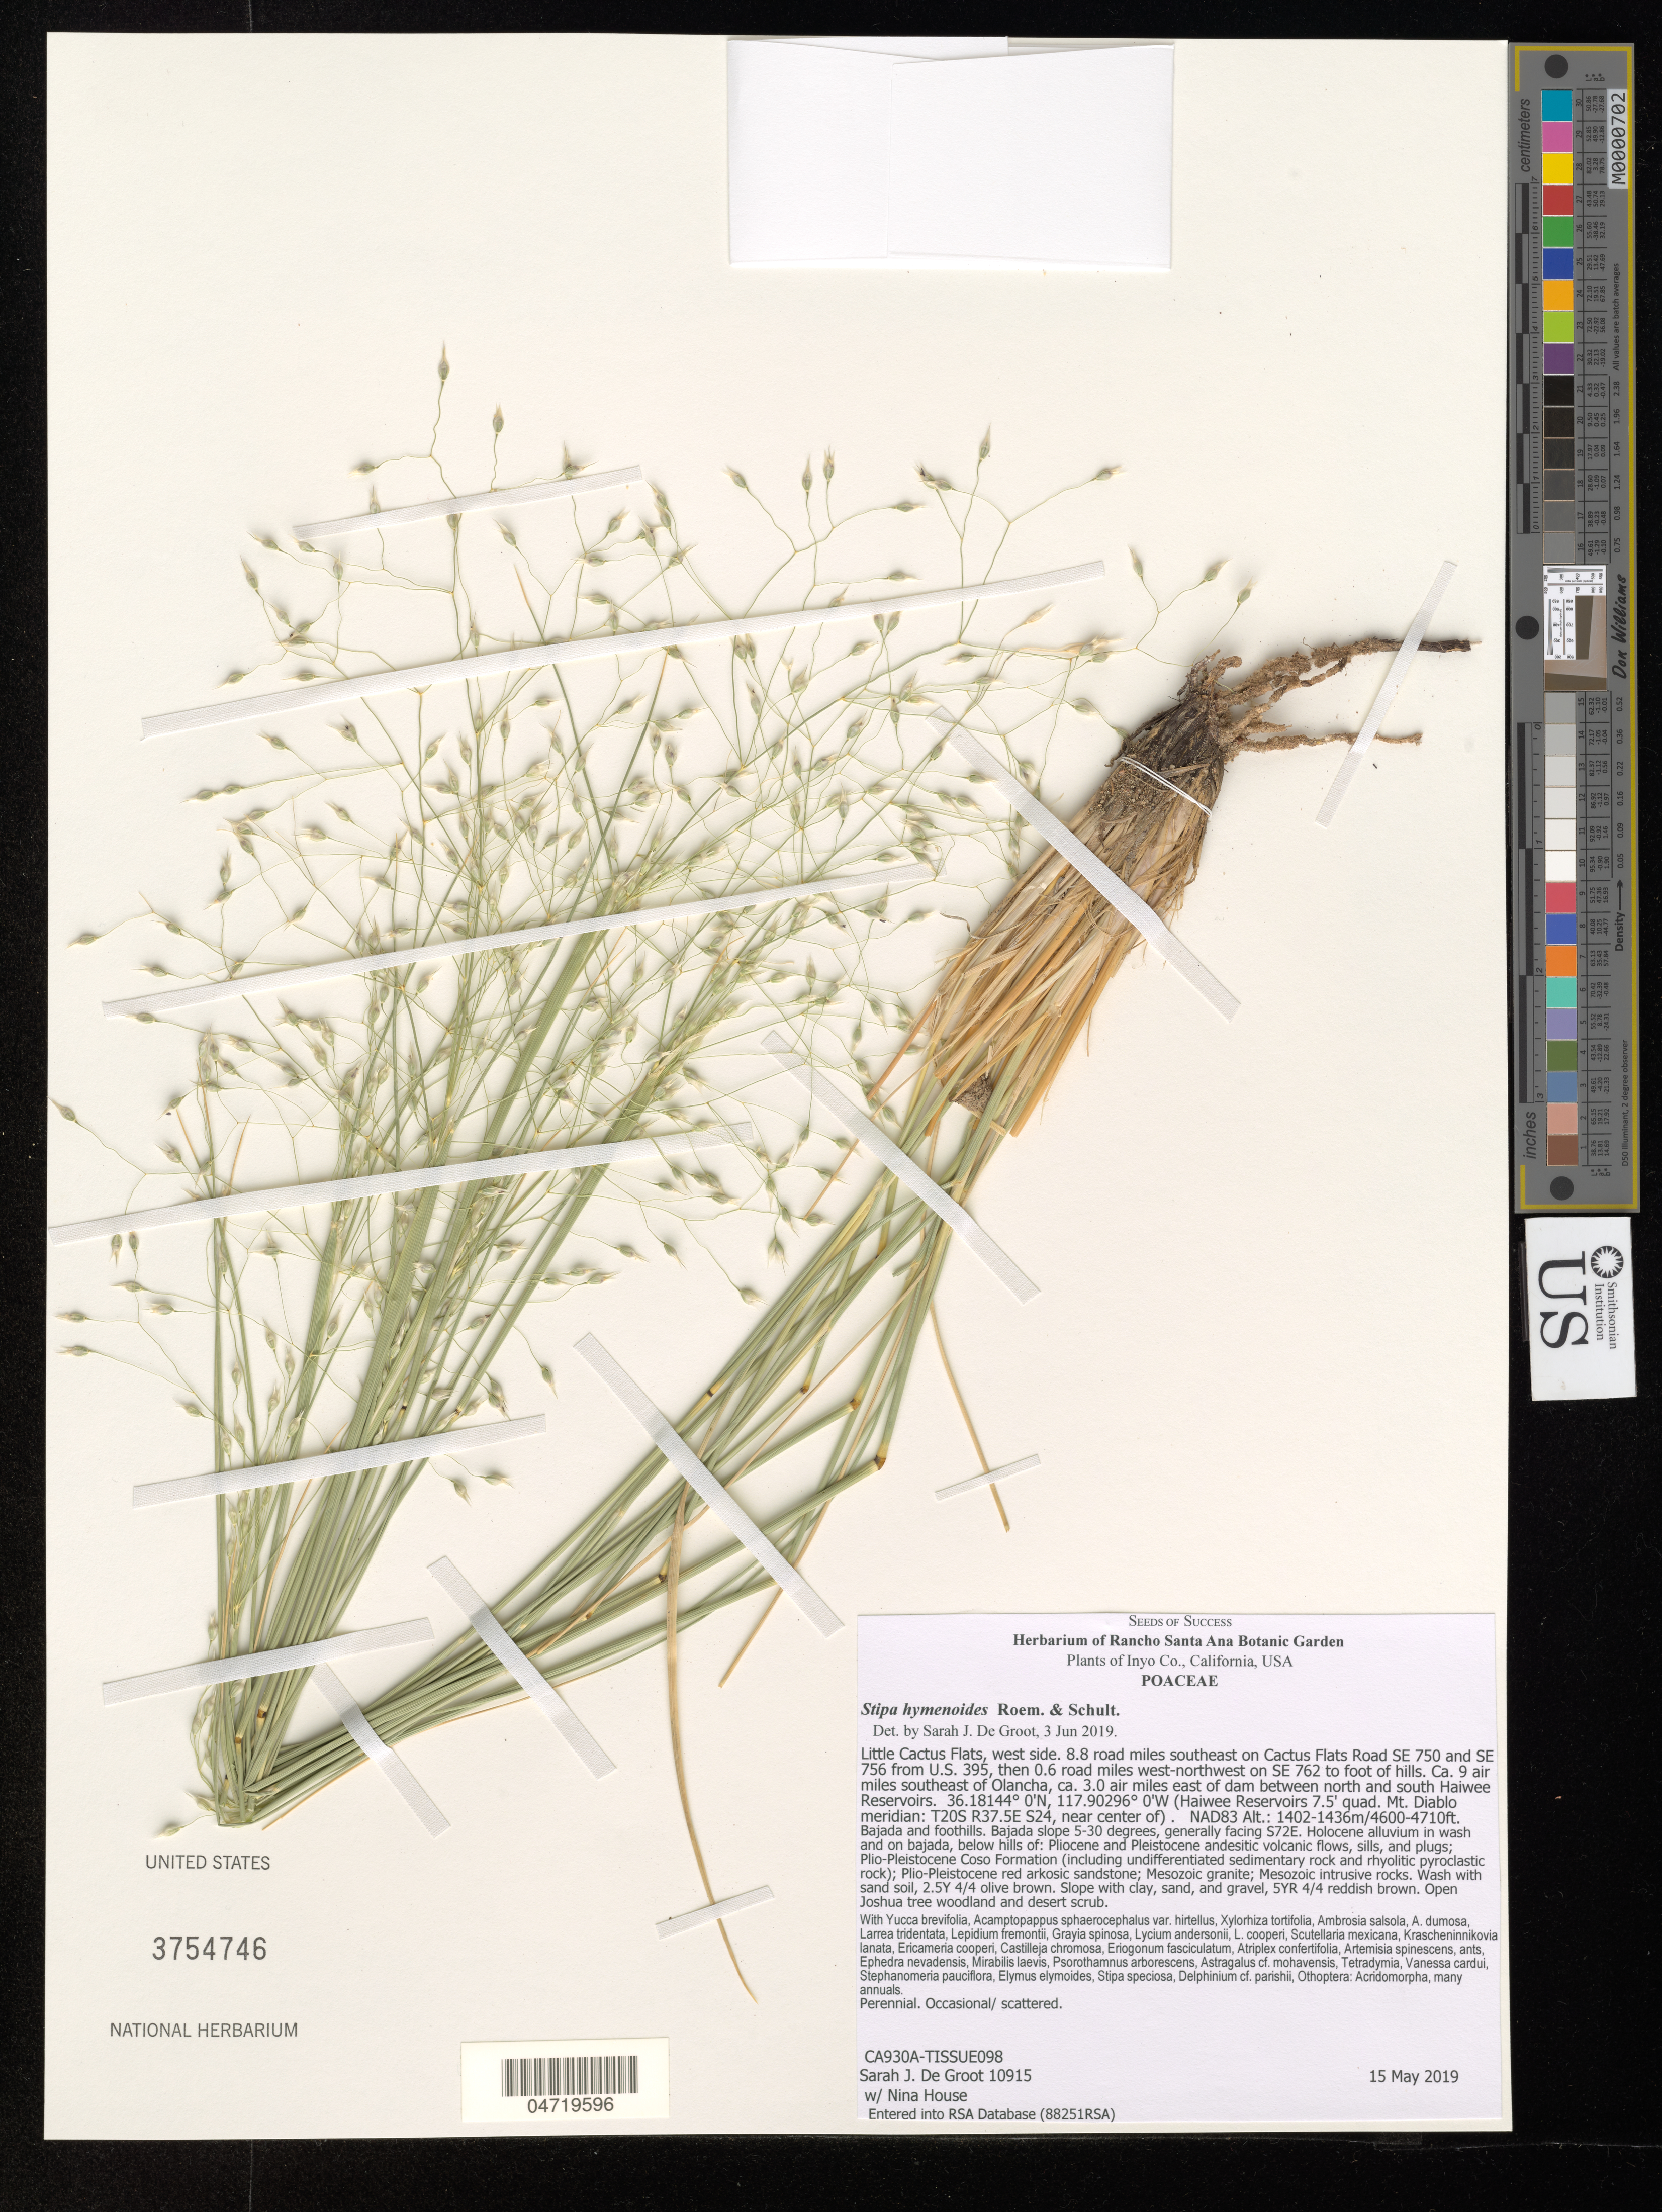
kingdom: Plantae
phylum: Tracheophyta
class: Liliopsida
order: Poales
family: Poaceae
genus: Stipa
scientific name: Stipa hymenoides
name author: Roem. & Schult.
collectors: S. De Groot & N. House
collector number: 10915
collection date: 2019-05-15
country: United States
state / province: California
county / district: Inyo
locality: Inyo Co. Little Cactus Flats, west side. 8.8 road miles southeast on Cactus Flats Road SE 750 and SE 756 from U.S. 395, then 0.6 road miles west-northwest on SE 762 to foot of hills. Ca. 9 air miles southeast of Olancha, ca. 3.0 air miles east of dam between north and south Haiwee Reservoirs. (Haiwee Reservoirs 7.5' quad. Mt. Diablo meridian: T20S R37.5E S24, near center of). NAD83.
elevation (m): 1402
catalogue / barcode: US 3754746